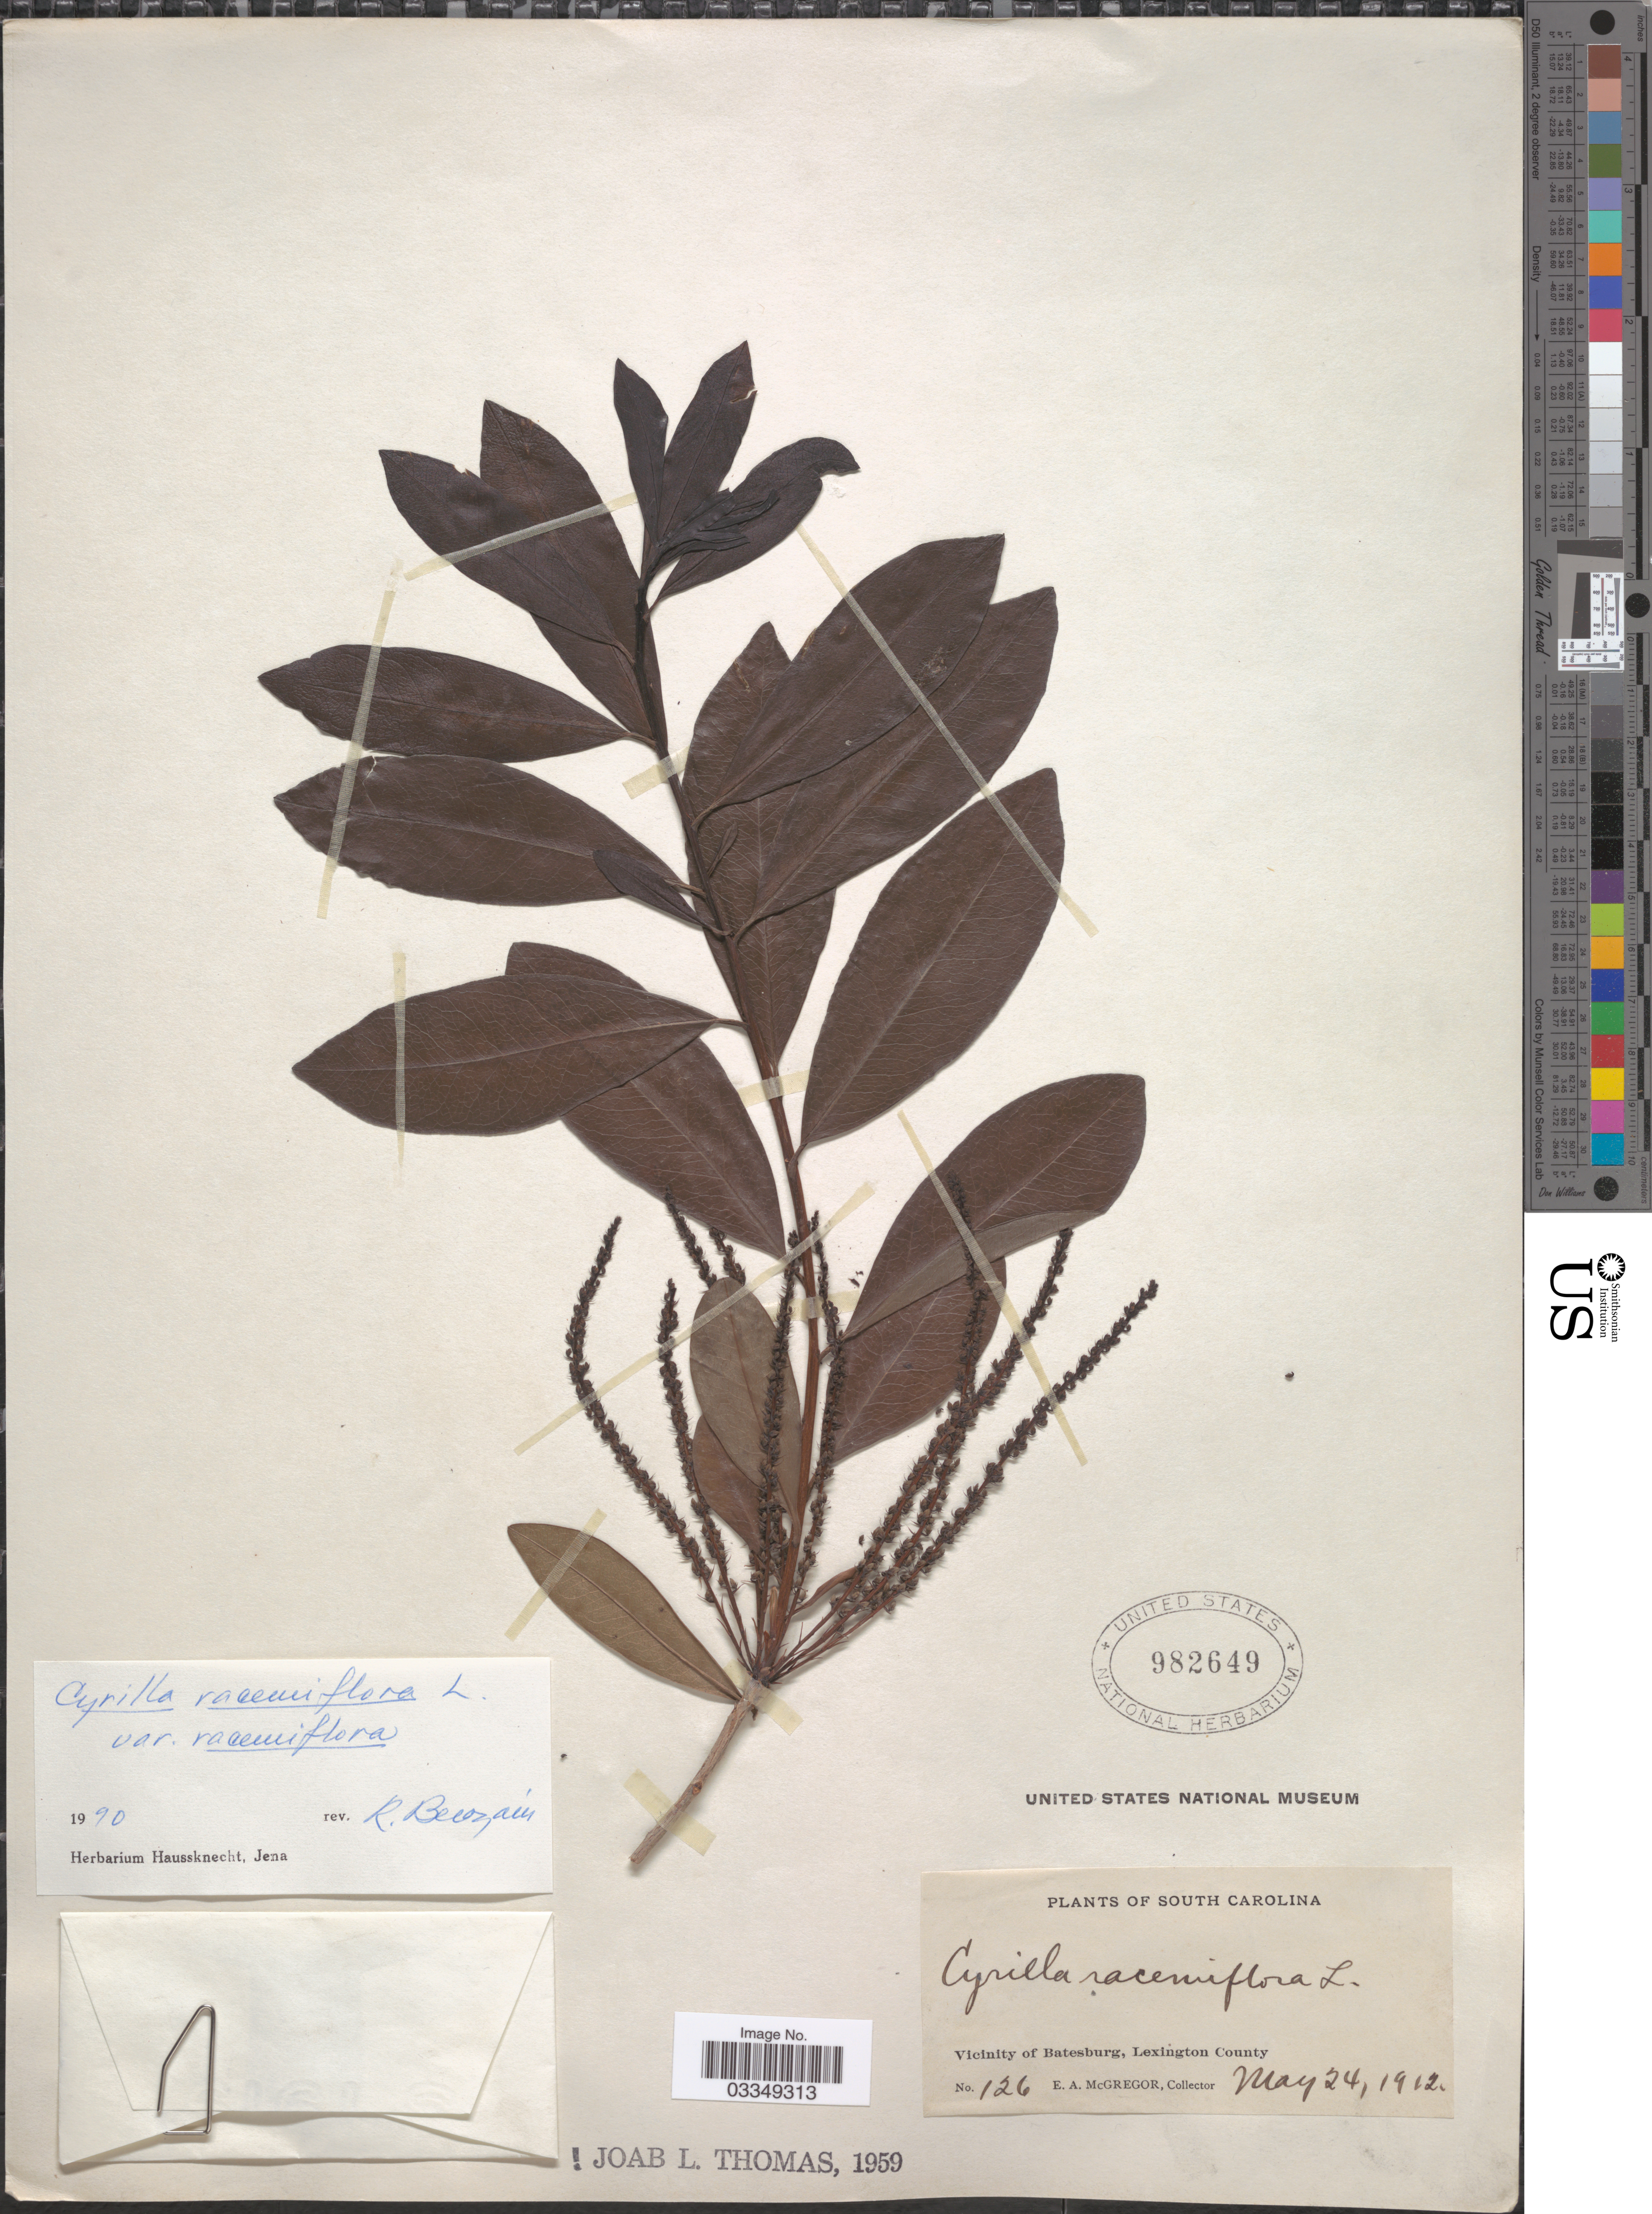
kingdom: Plantae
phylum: Tracheophyta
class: Magnoliopsida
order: Ericales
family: Cyrillaceae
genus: Cyrilla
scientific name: Cyrilla racemiflora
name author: L.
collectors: E. A. McGregor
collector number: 126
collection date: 1912-05-24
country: United States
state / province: South Carolina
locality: Vicinity of Batesburg, Lexington County.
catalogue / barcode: US 982649